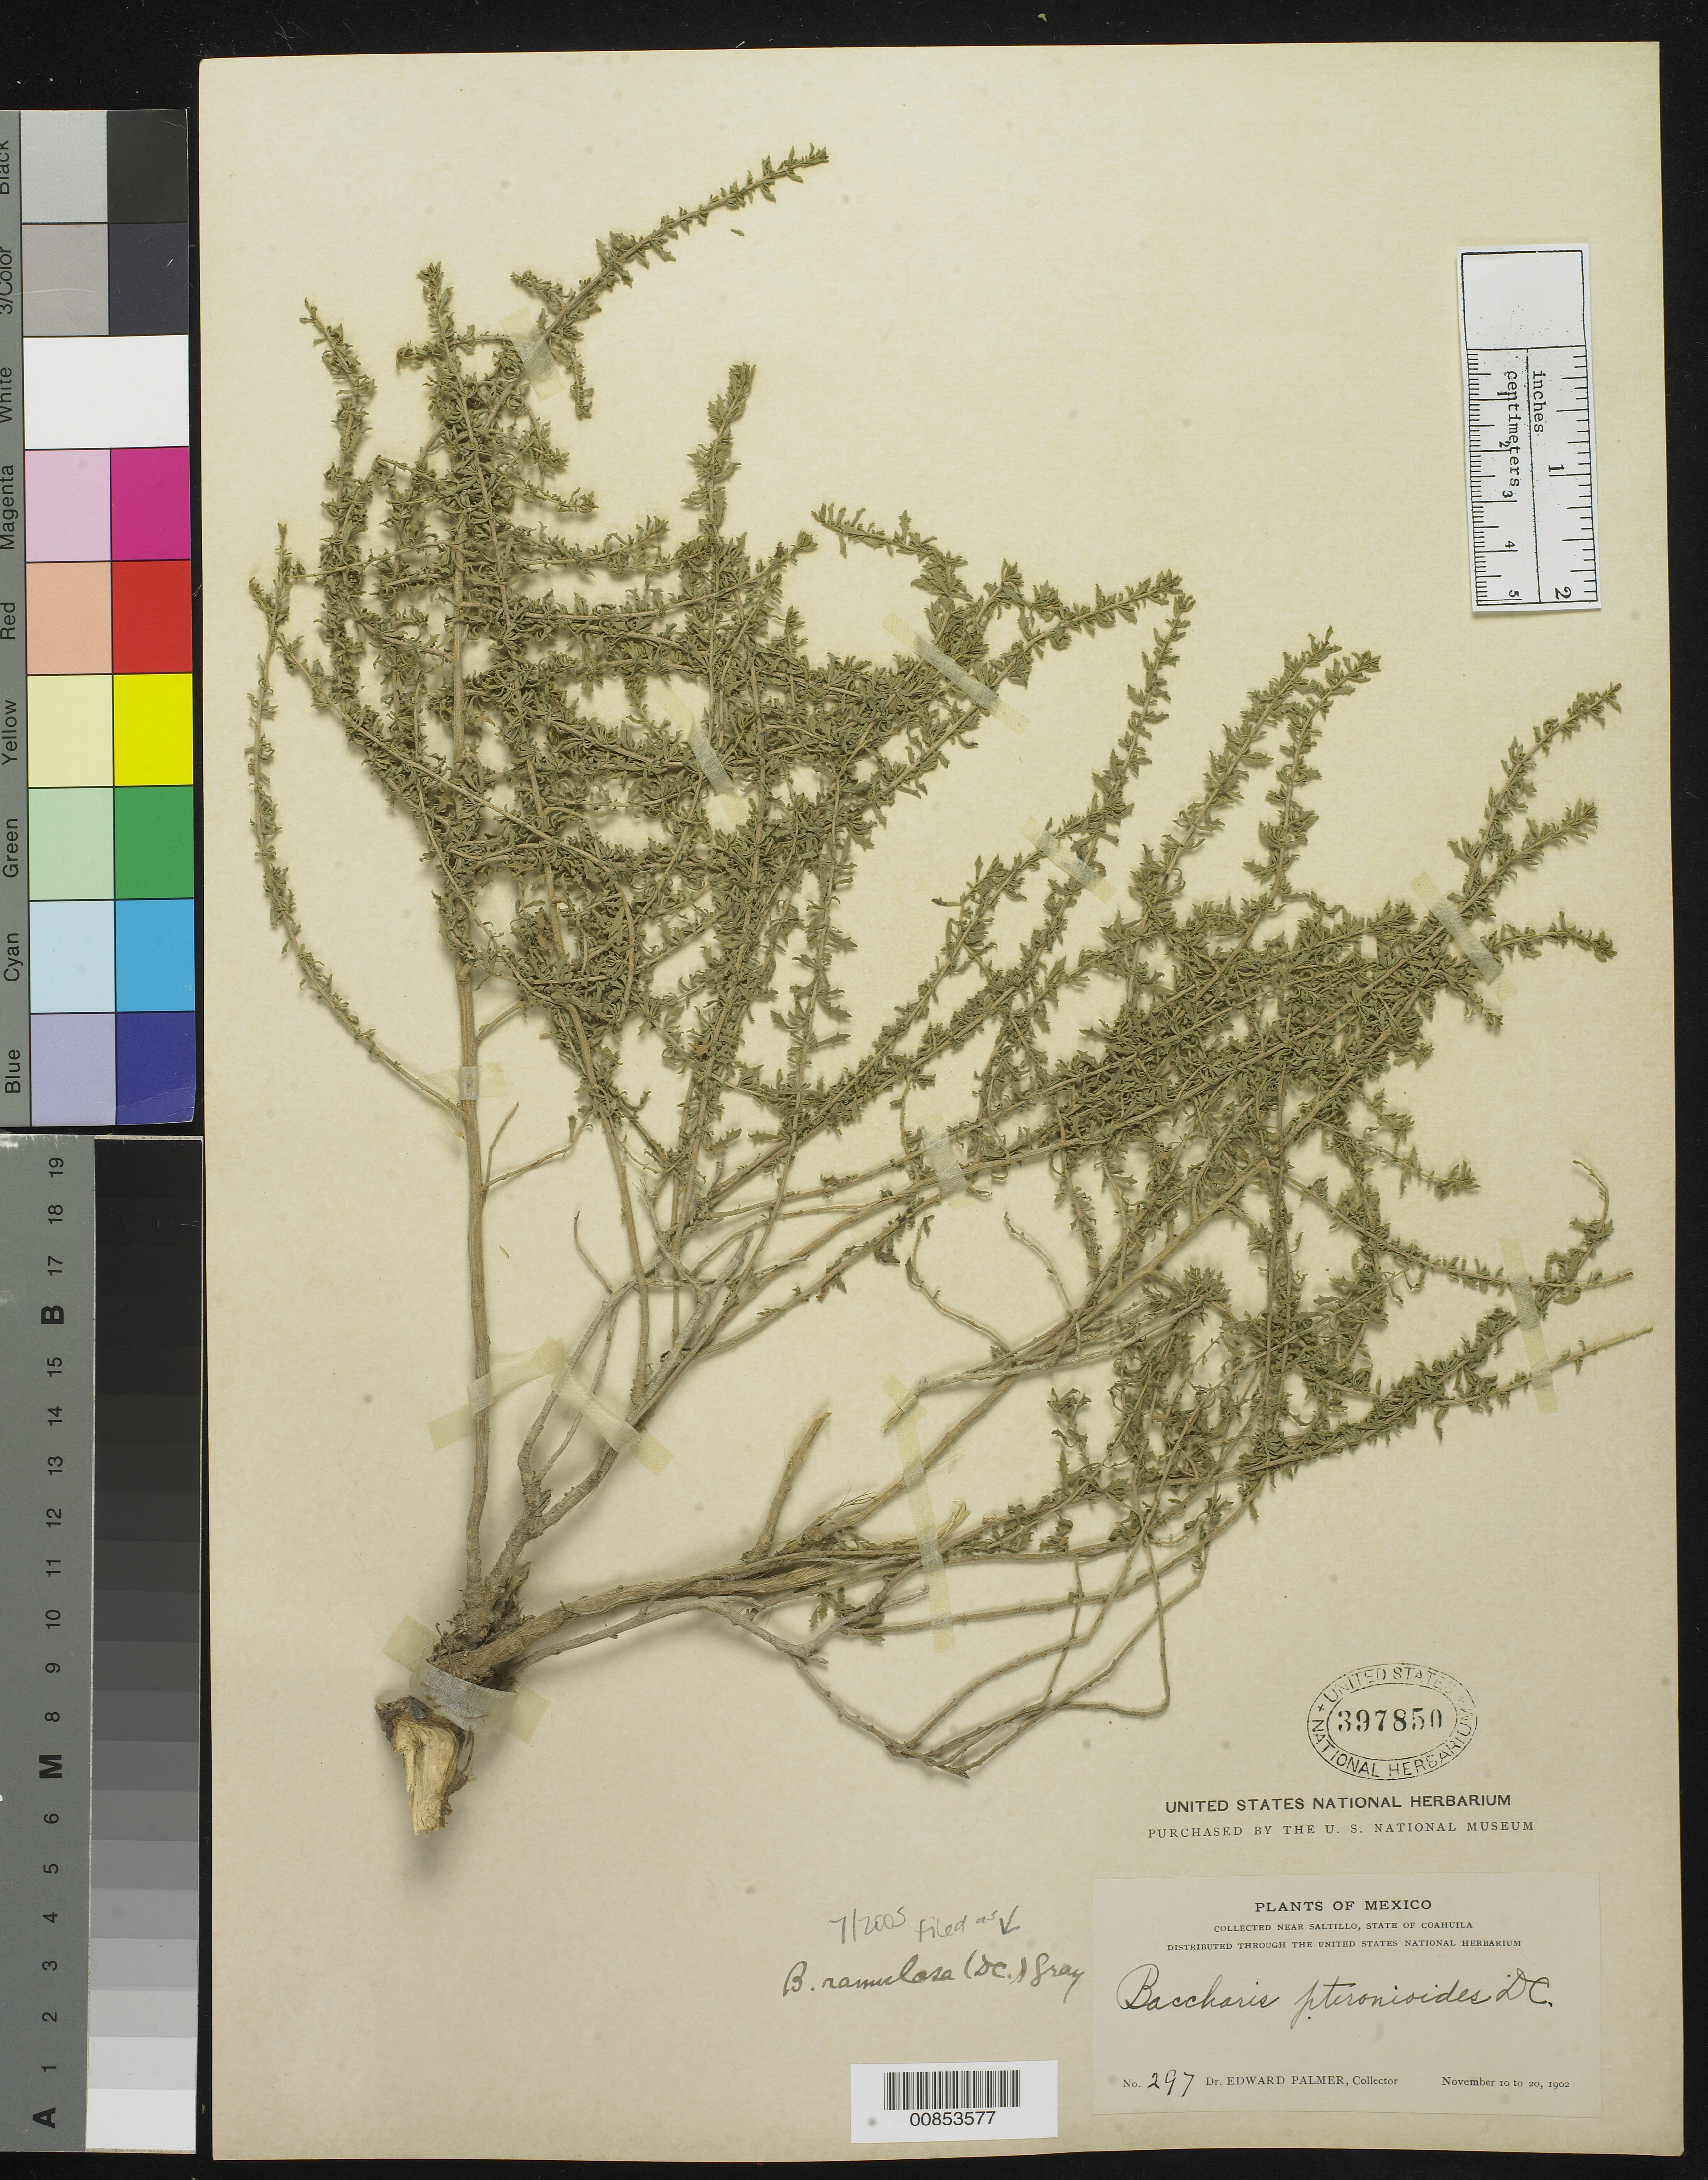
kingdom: Plantae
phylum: Tracheophyta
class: Magnoliopsida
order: Asterales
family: Asteraceae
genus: Baccharis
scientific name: Baccharis pteronioides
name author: DC.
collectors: E. Palmer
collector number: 297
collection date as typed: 10 Nov 1902 to 20 Nov 1902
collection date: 1902-11-10/1902-11-20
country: Mexico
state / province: Coahuila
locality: Near Saltillo, Coahuila.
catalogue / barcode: US 397850